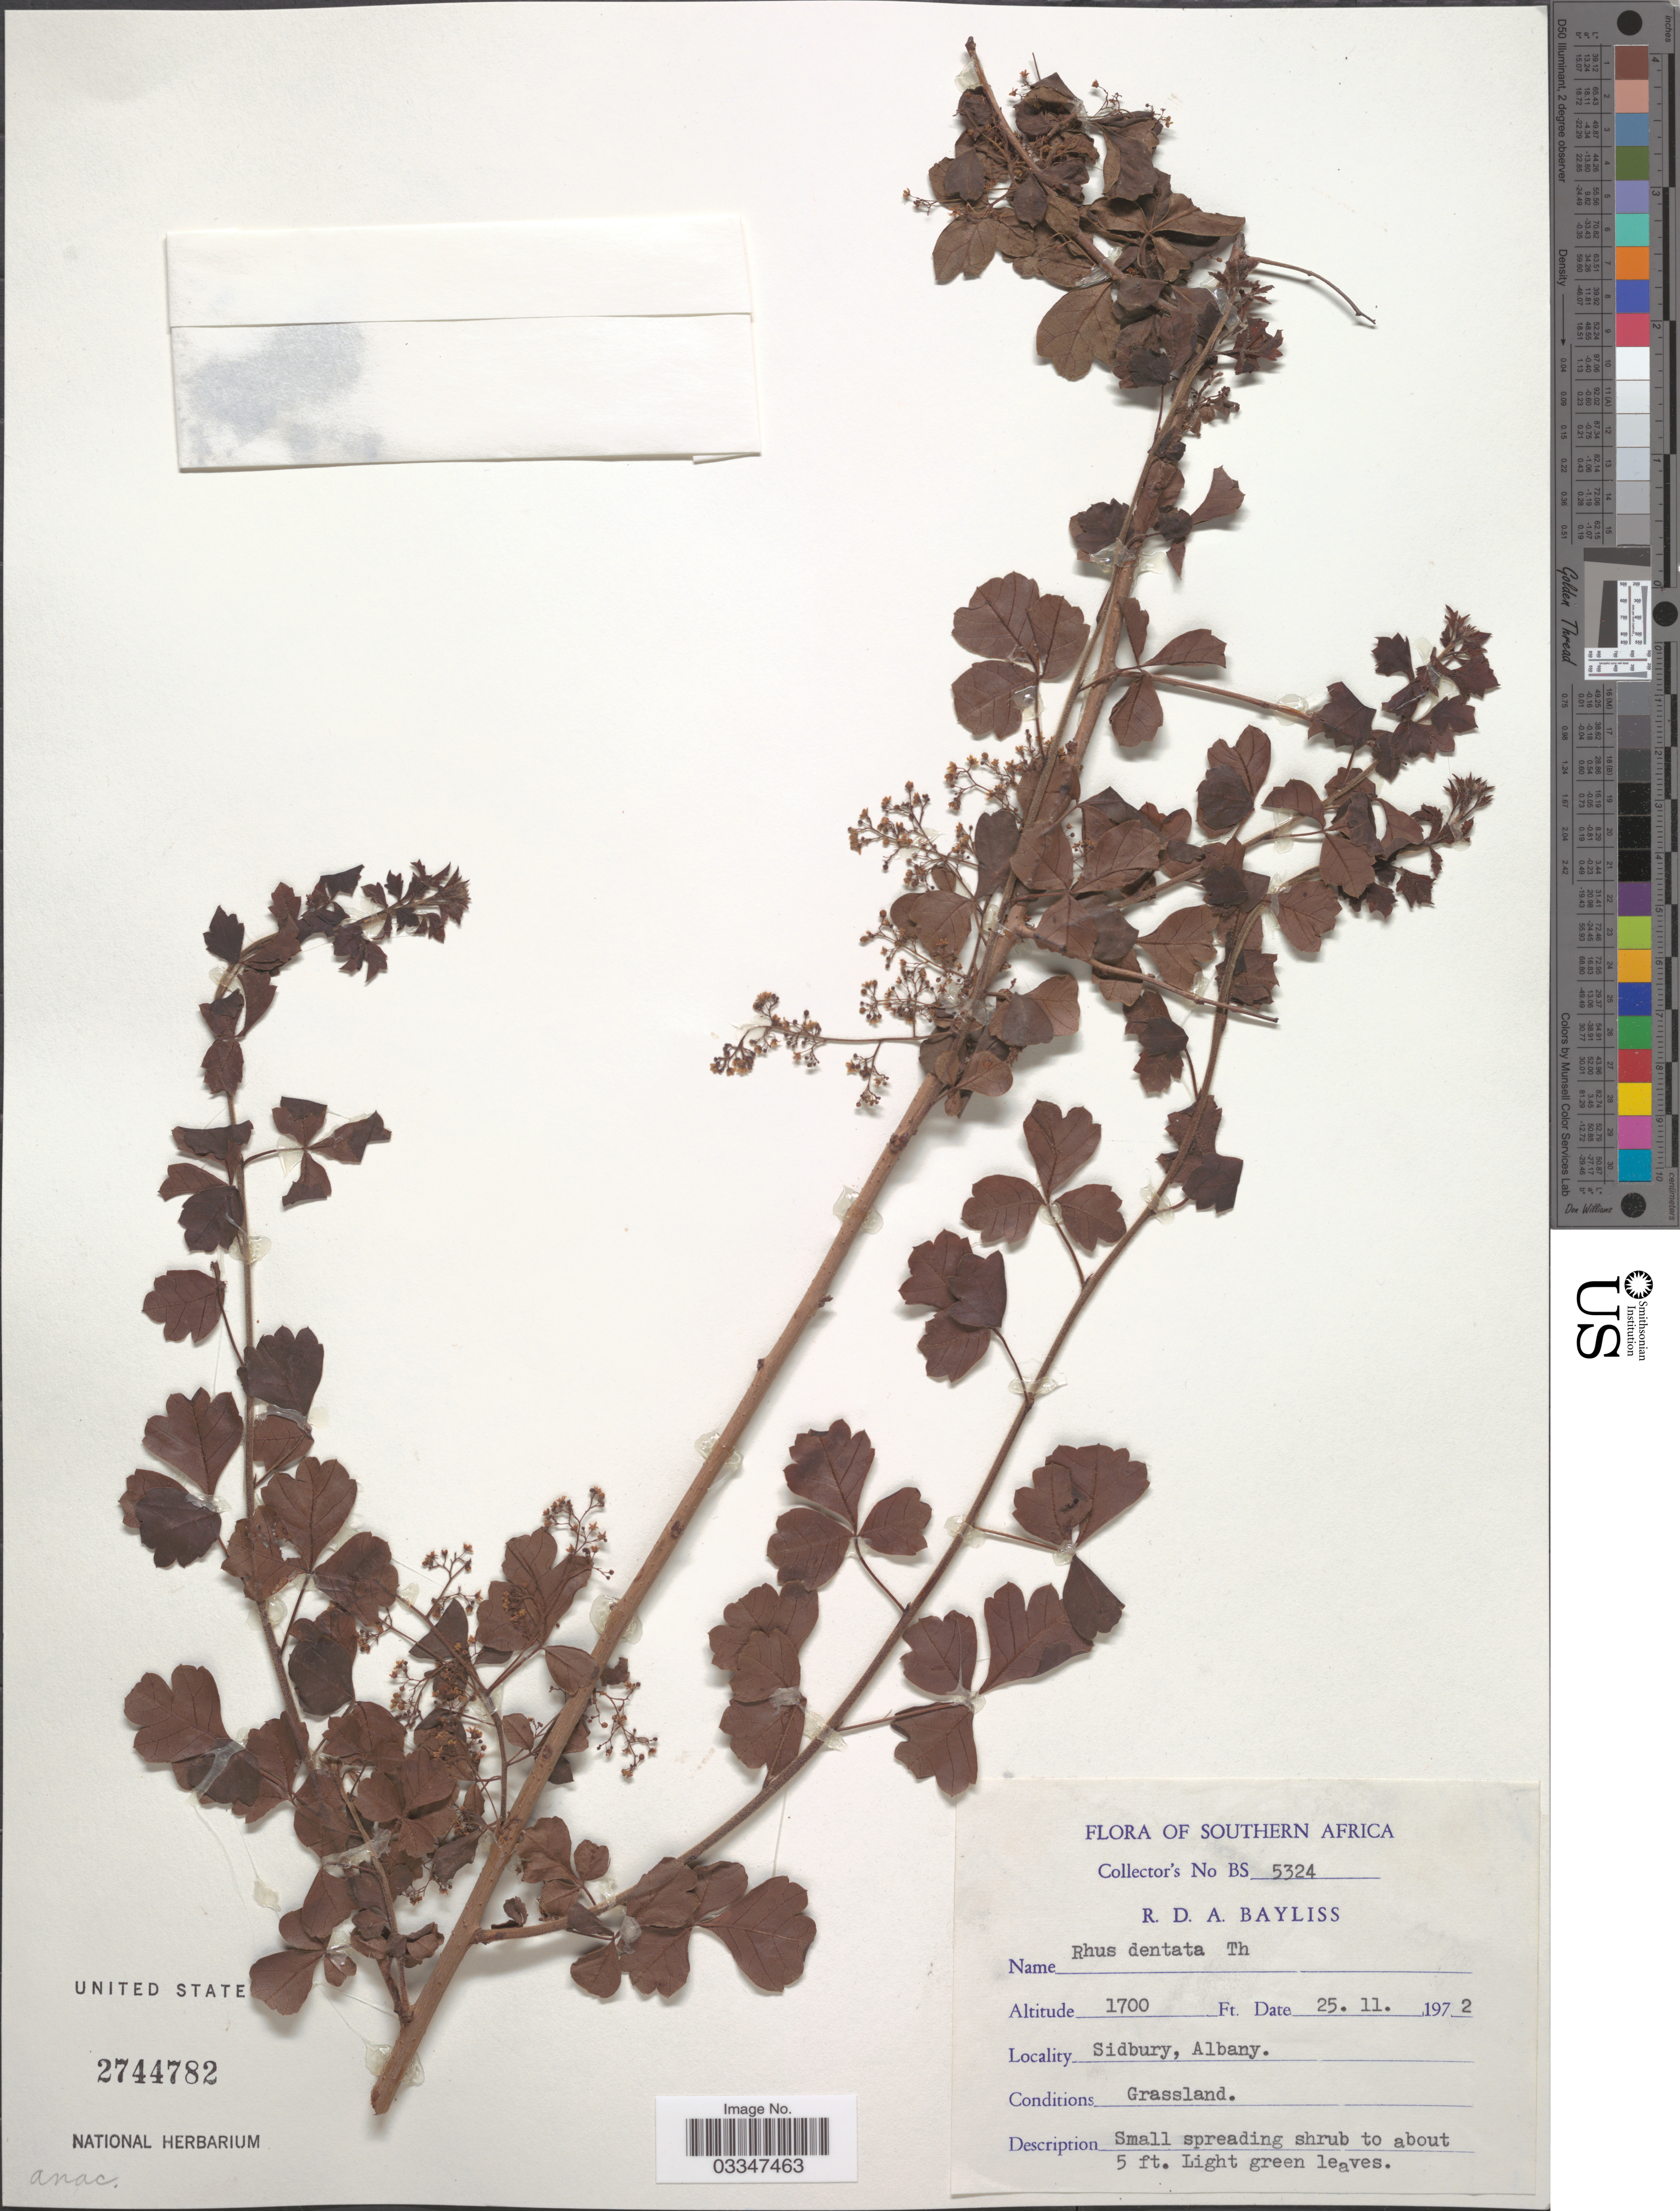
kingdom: Plantae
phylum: Tracheophyta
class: Magnoliopsida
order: Sapindales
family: Anacardiaceae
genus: Rhus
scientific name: Rhus dentata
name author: Thunb.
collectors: R. Bayliss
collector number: BS 5324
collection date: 1972-11-25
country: South Africa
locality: Southern Africa. Sidbury.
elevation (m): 518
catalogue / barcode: US 2744782